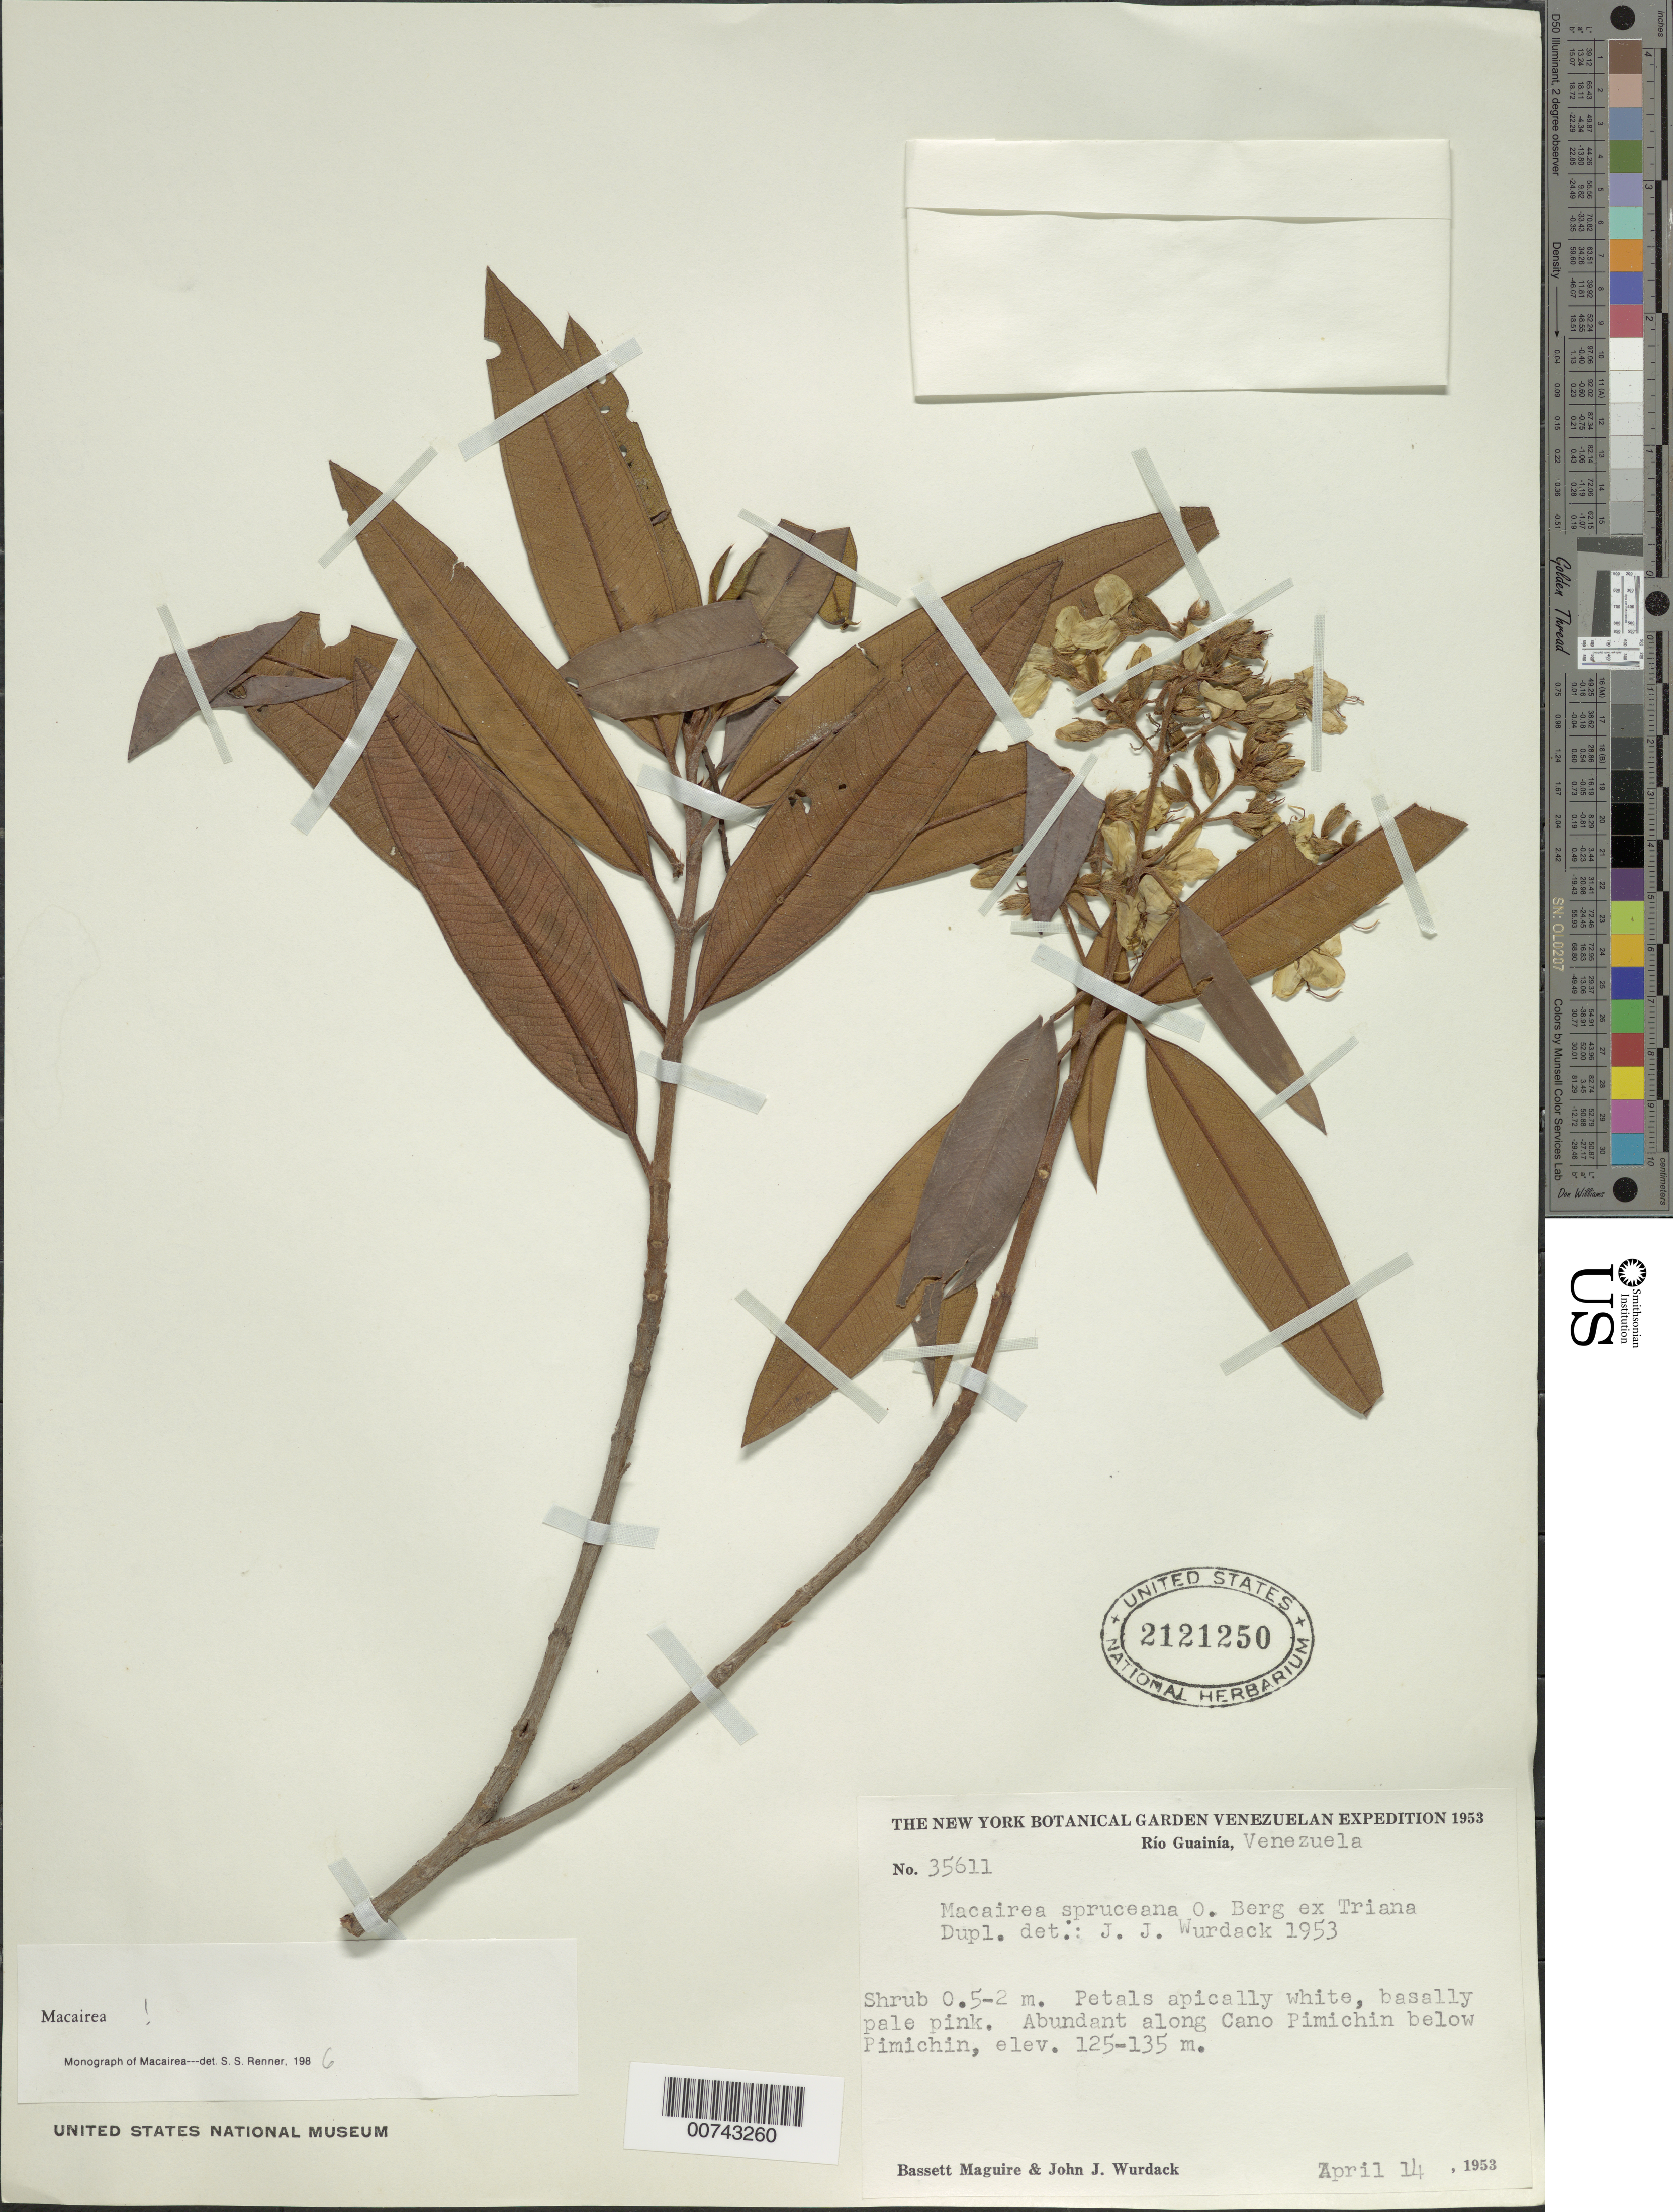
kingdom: Plantae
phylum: Tracheophyta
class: Magnoliopsida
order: Myrtales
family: Melastomataceae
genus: Macairea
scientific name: Macairea spruceana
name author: O. Berg ex Triana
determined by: Wurdack, John J., (US), US (UNITED STATES)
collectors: B. Maguire & J. J. Wurdack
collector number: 35611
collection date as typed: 14-Apr-53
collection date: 1953-04-14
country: Venezuela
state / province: Amazonas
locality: Río Guainía, Caño Pimichin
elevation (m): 125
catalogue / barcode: US 2121250